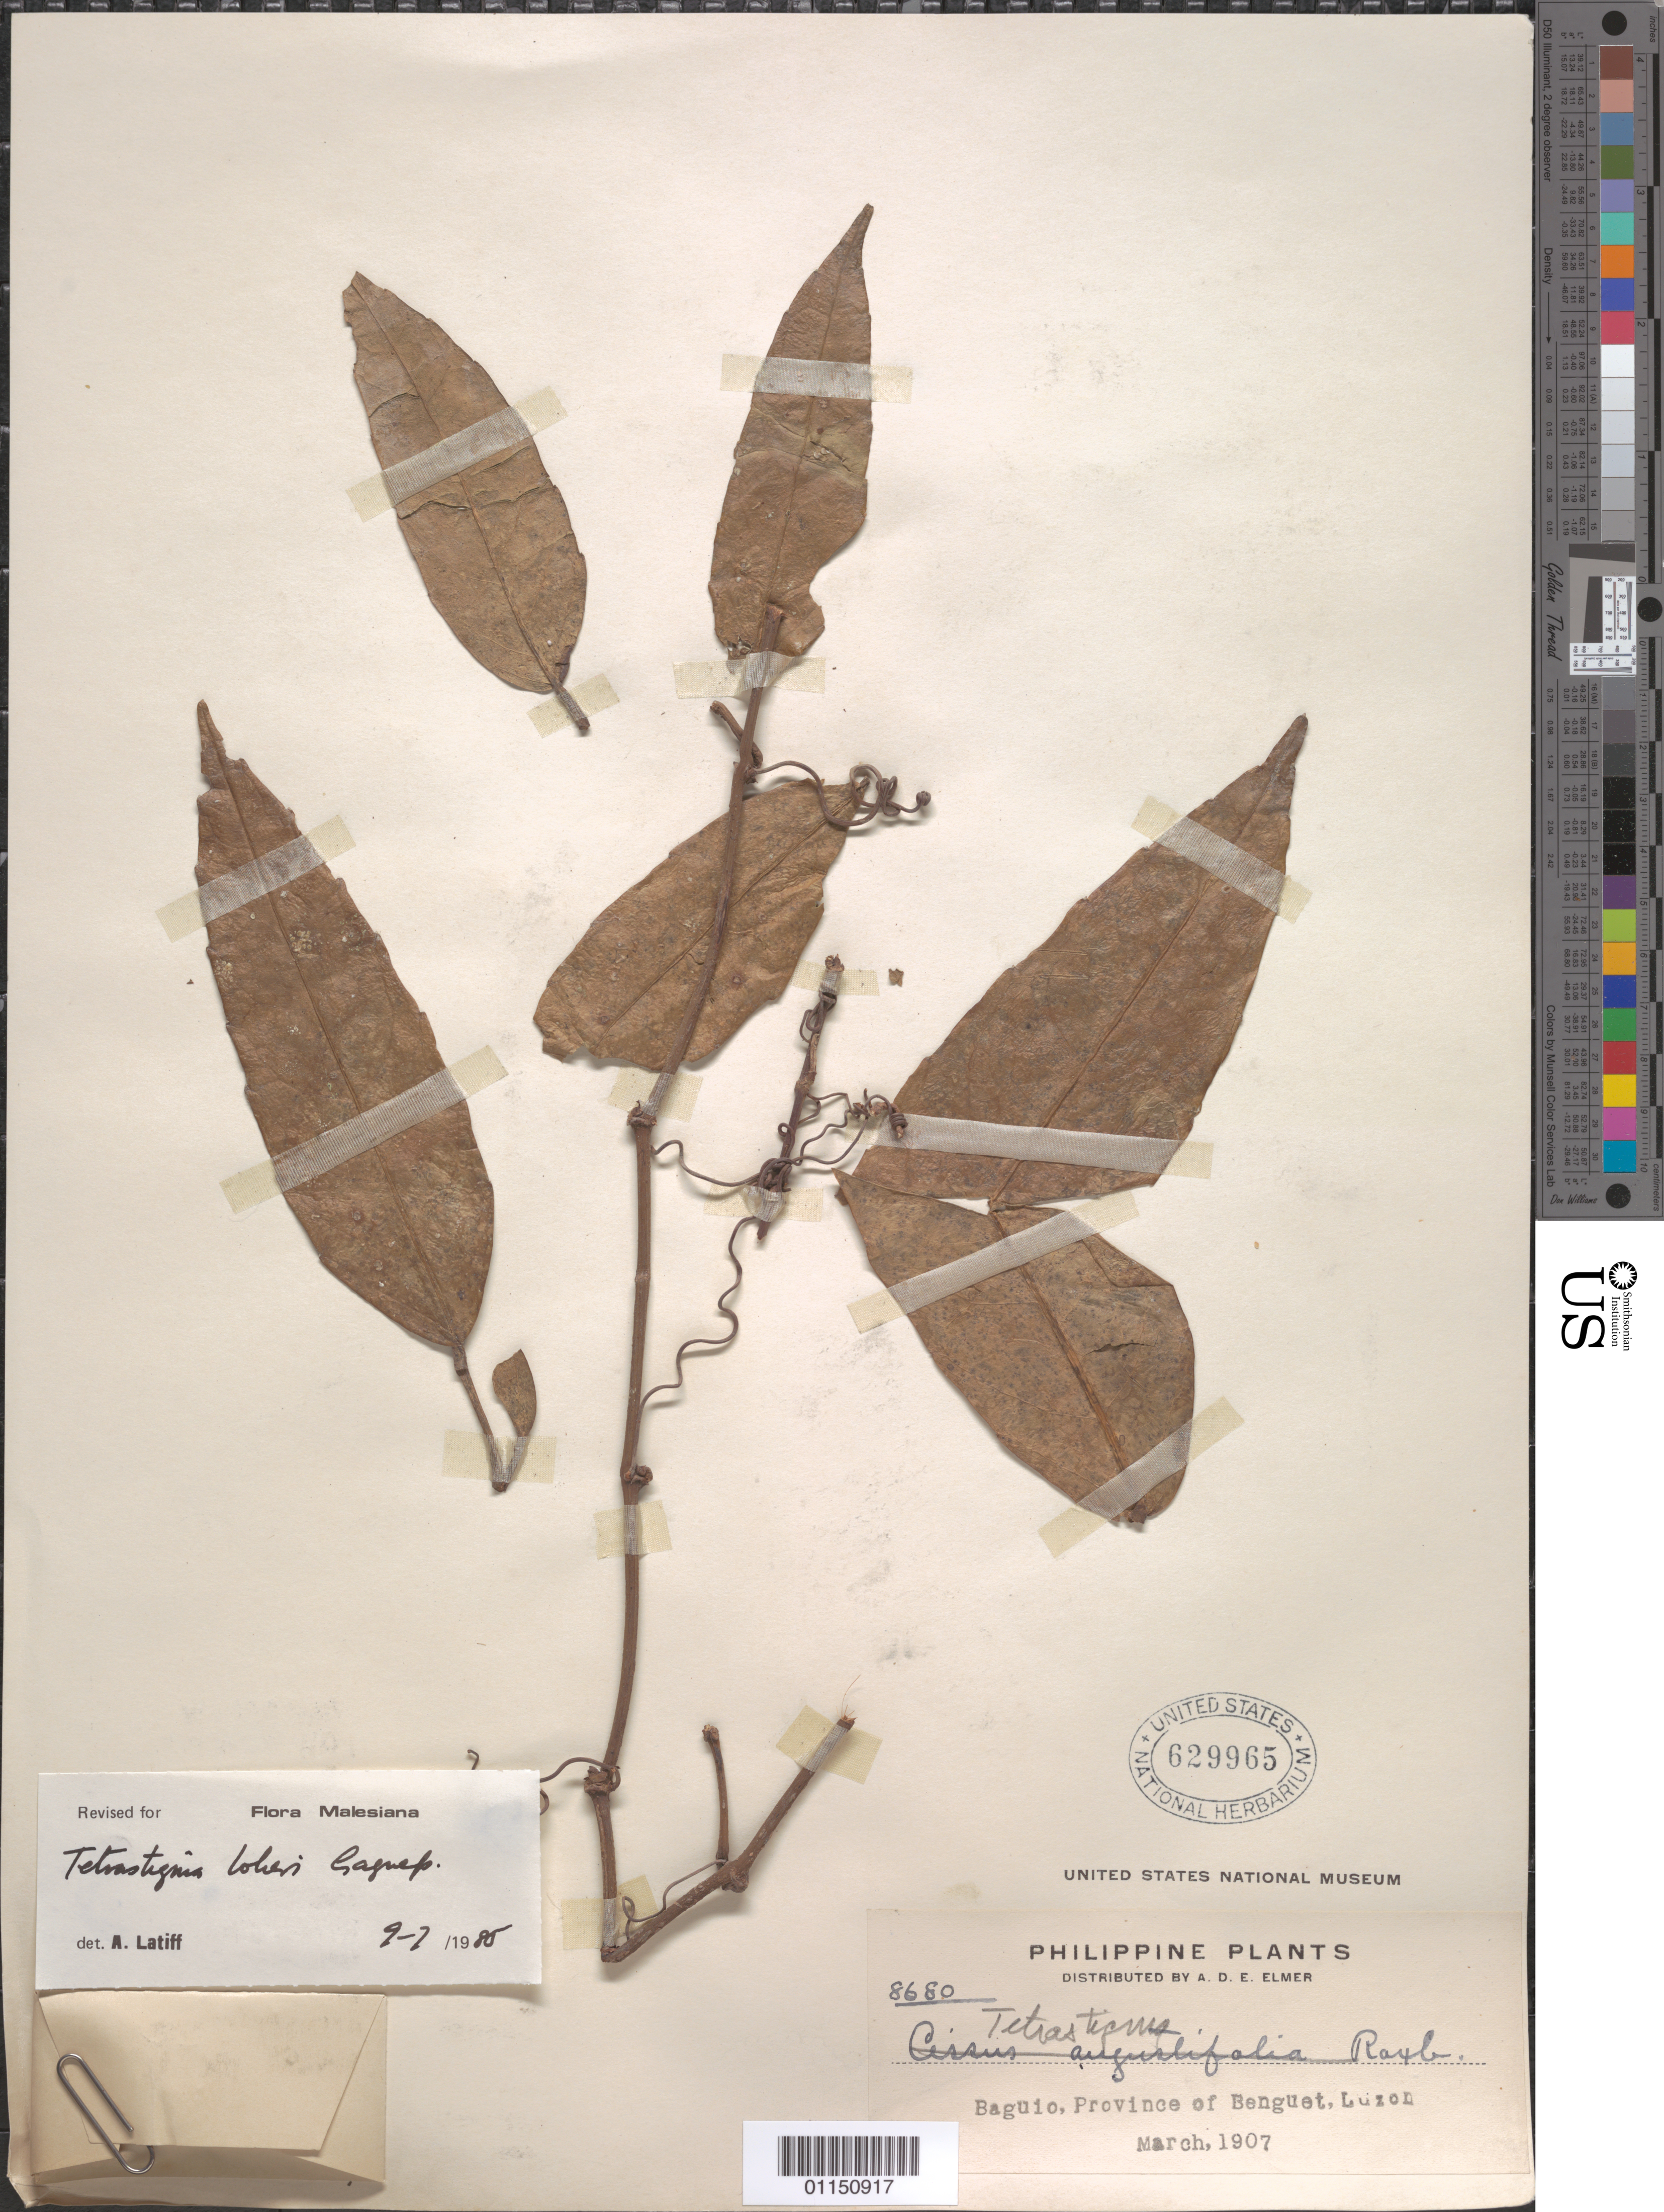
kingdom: Plantae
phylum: Tracheophyta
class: Magnoliopsida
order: Vitales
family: Vitaceae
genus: Tetrastigma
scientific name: Tetrastigma loheri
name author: Gagnep.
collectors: A. D. E. Elmer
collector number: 8680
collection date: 1907-03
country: Philippines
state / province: Cordillera (Administrative Region)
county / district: Benguet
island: Luzon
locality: Beguio.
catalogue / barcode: US 629965